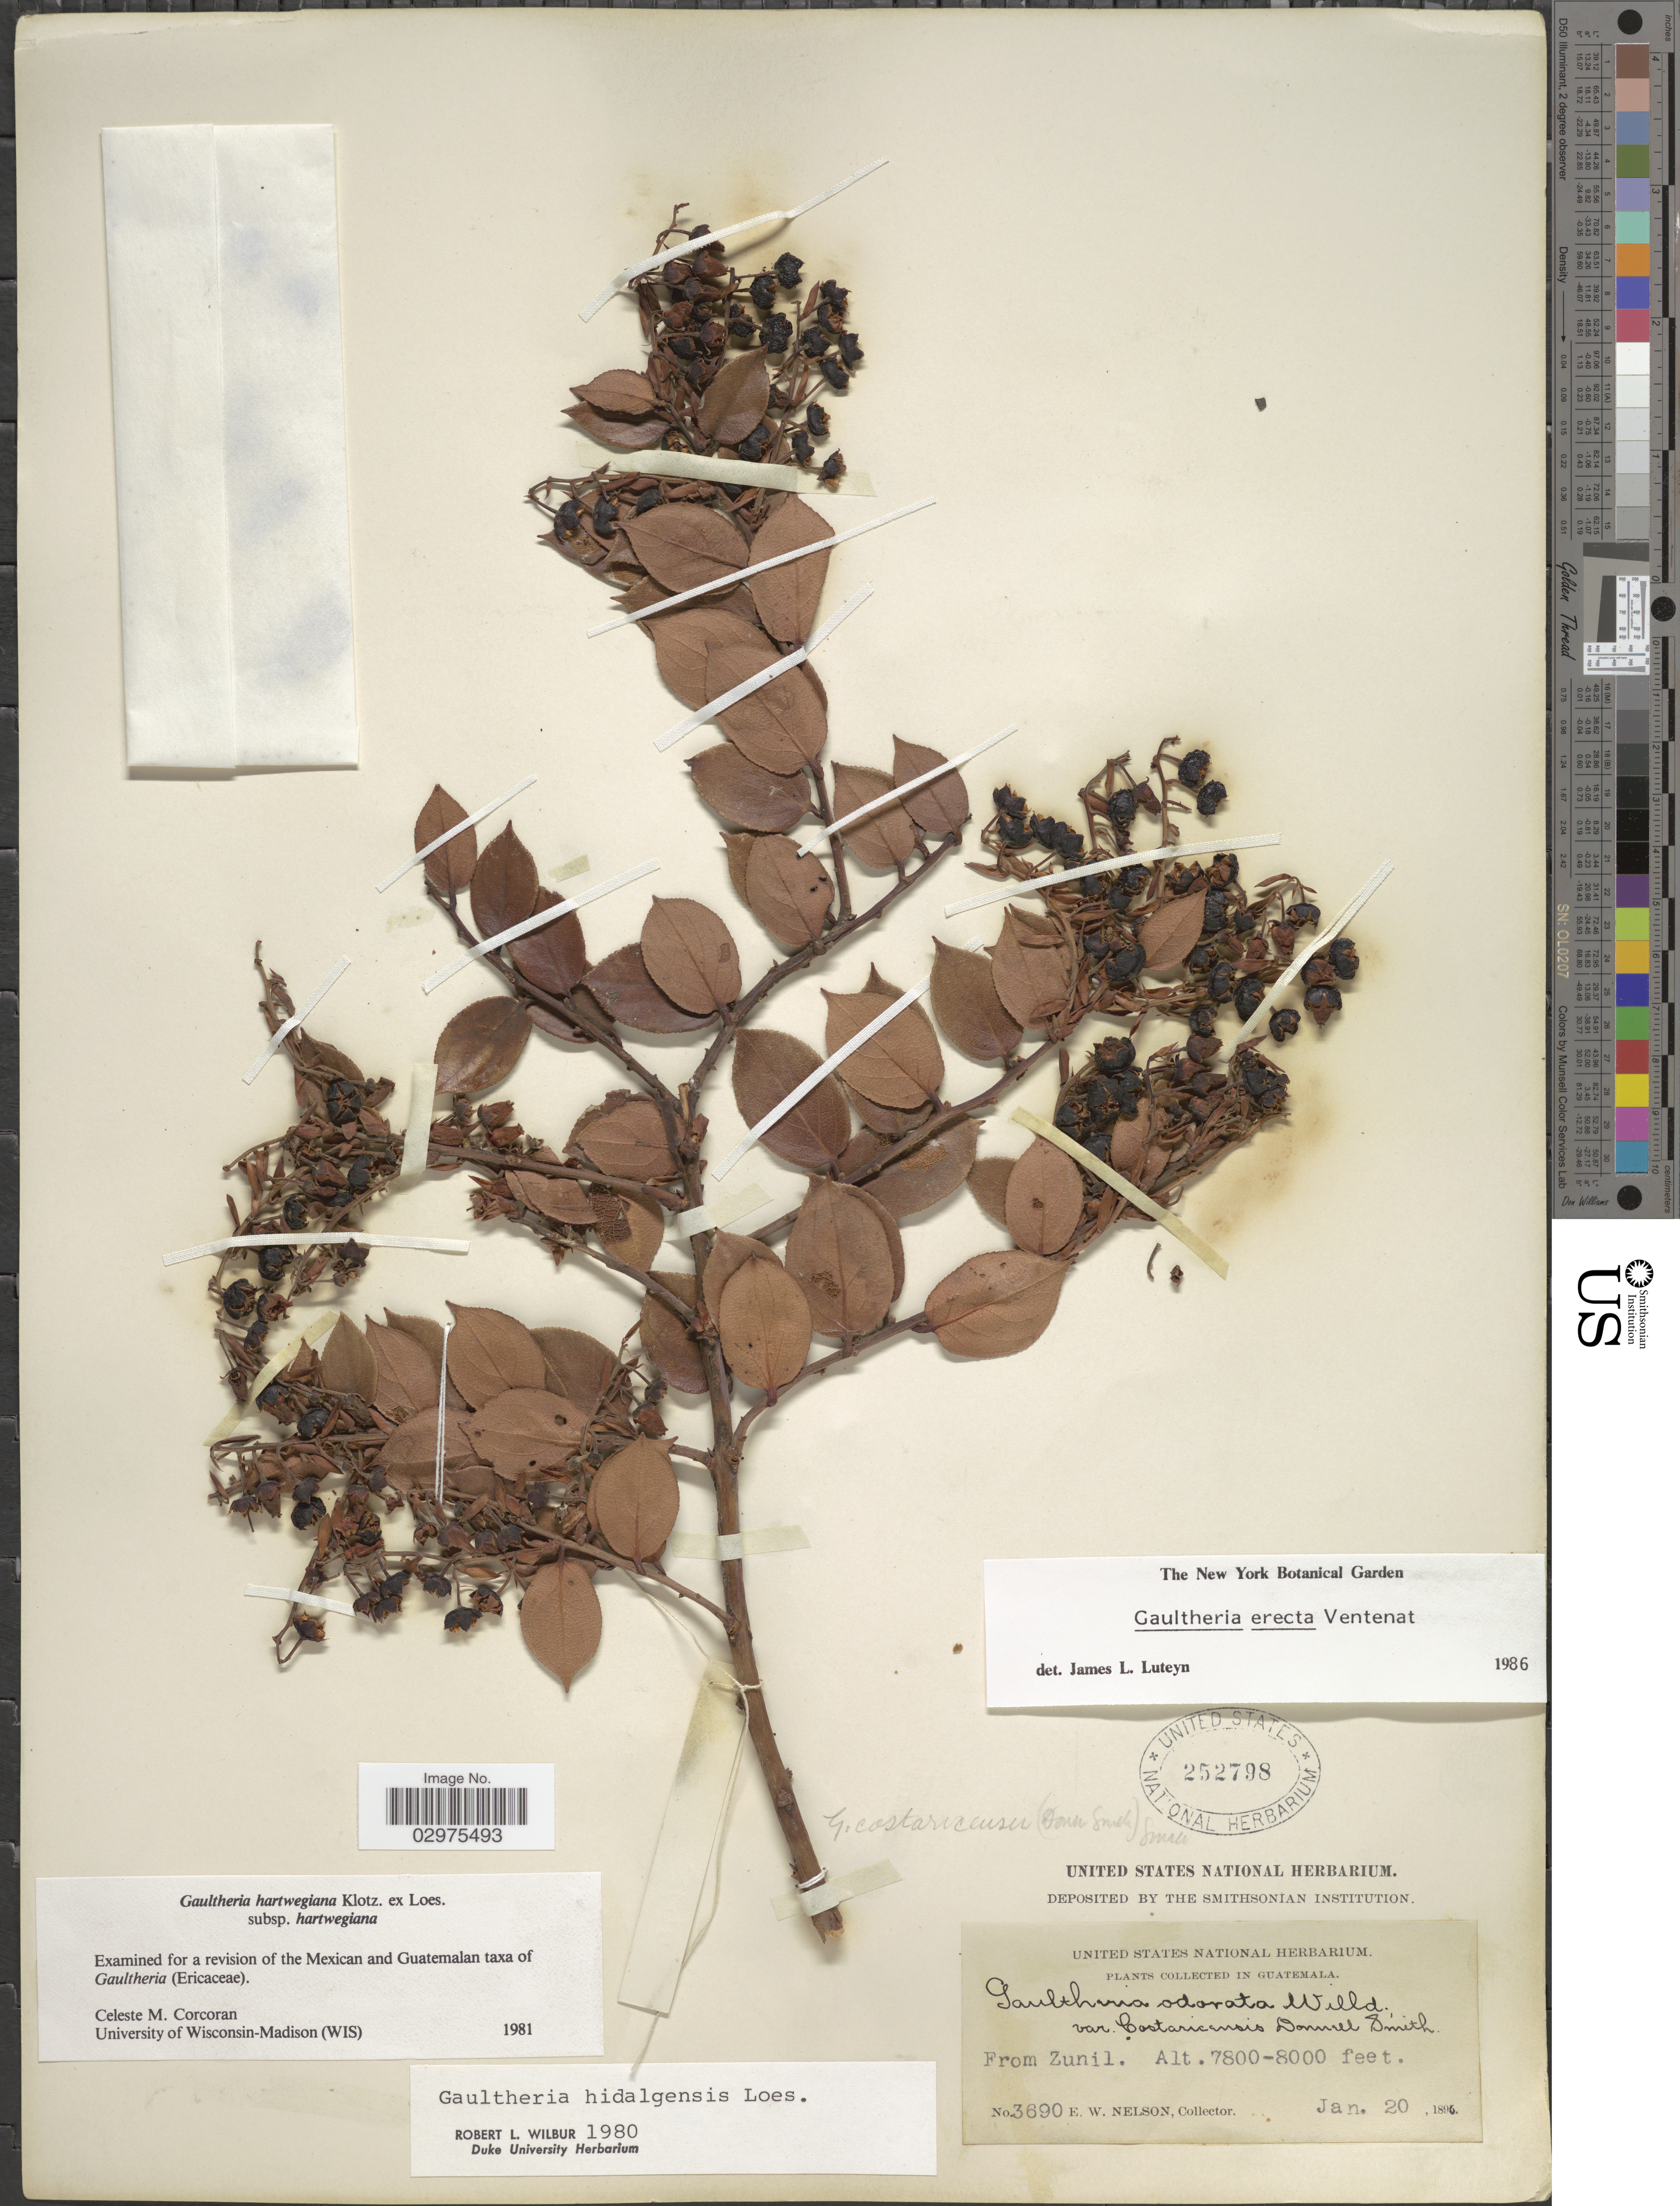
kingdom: Plantae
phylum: Tracheophyta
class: Magnoliopsida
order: Ericales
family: Ericaceae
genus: Gaultheria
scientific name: Gaultheria erecta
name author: Vent.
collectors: E. W. Nelson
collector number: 3690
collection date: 1896-01-20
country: Guatemala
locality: From Zunil.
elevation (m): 2377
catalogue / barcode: US 252798